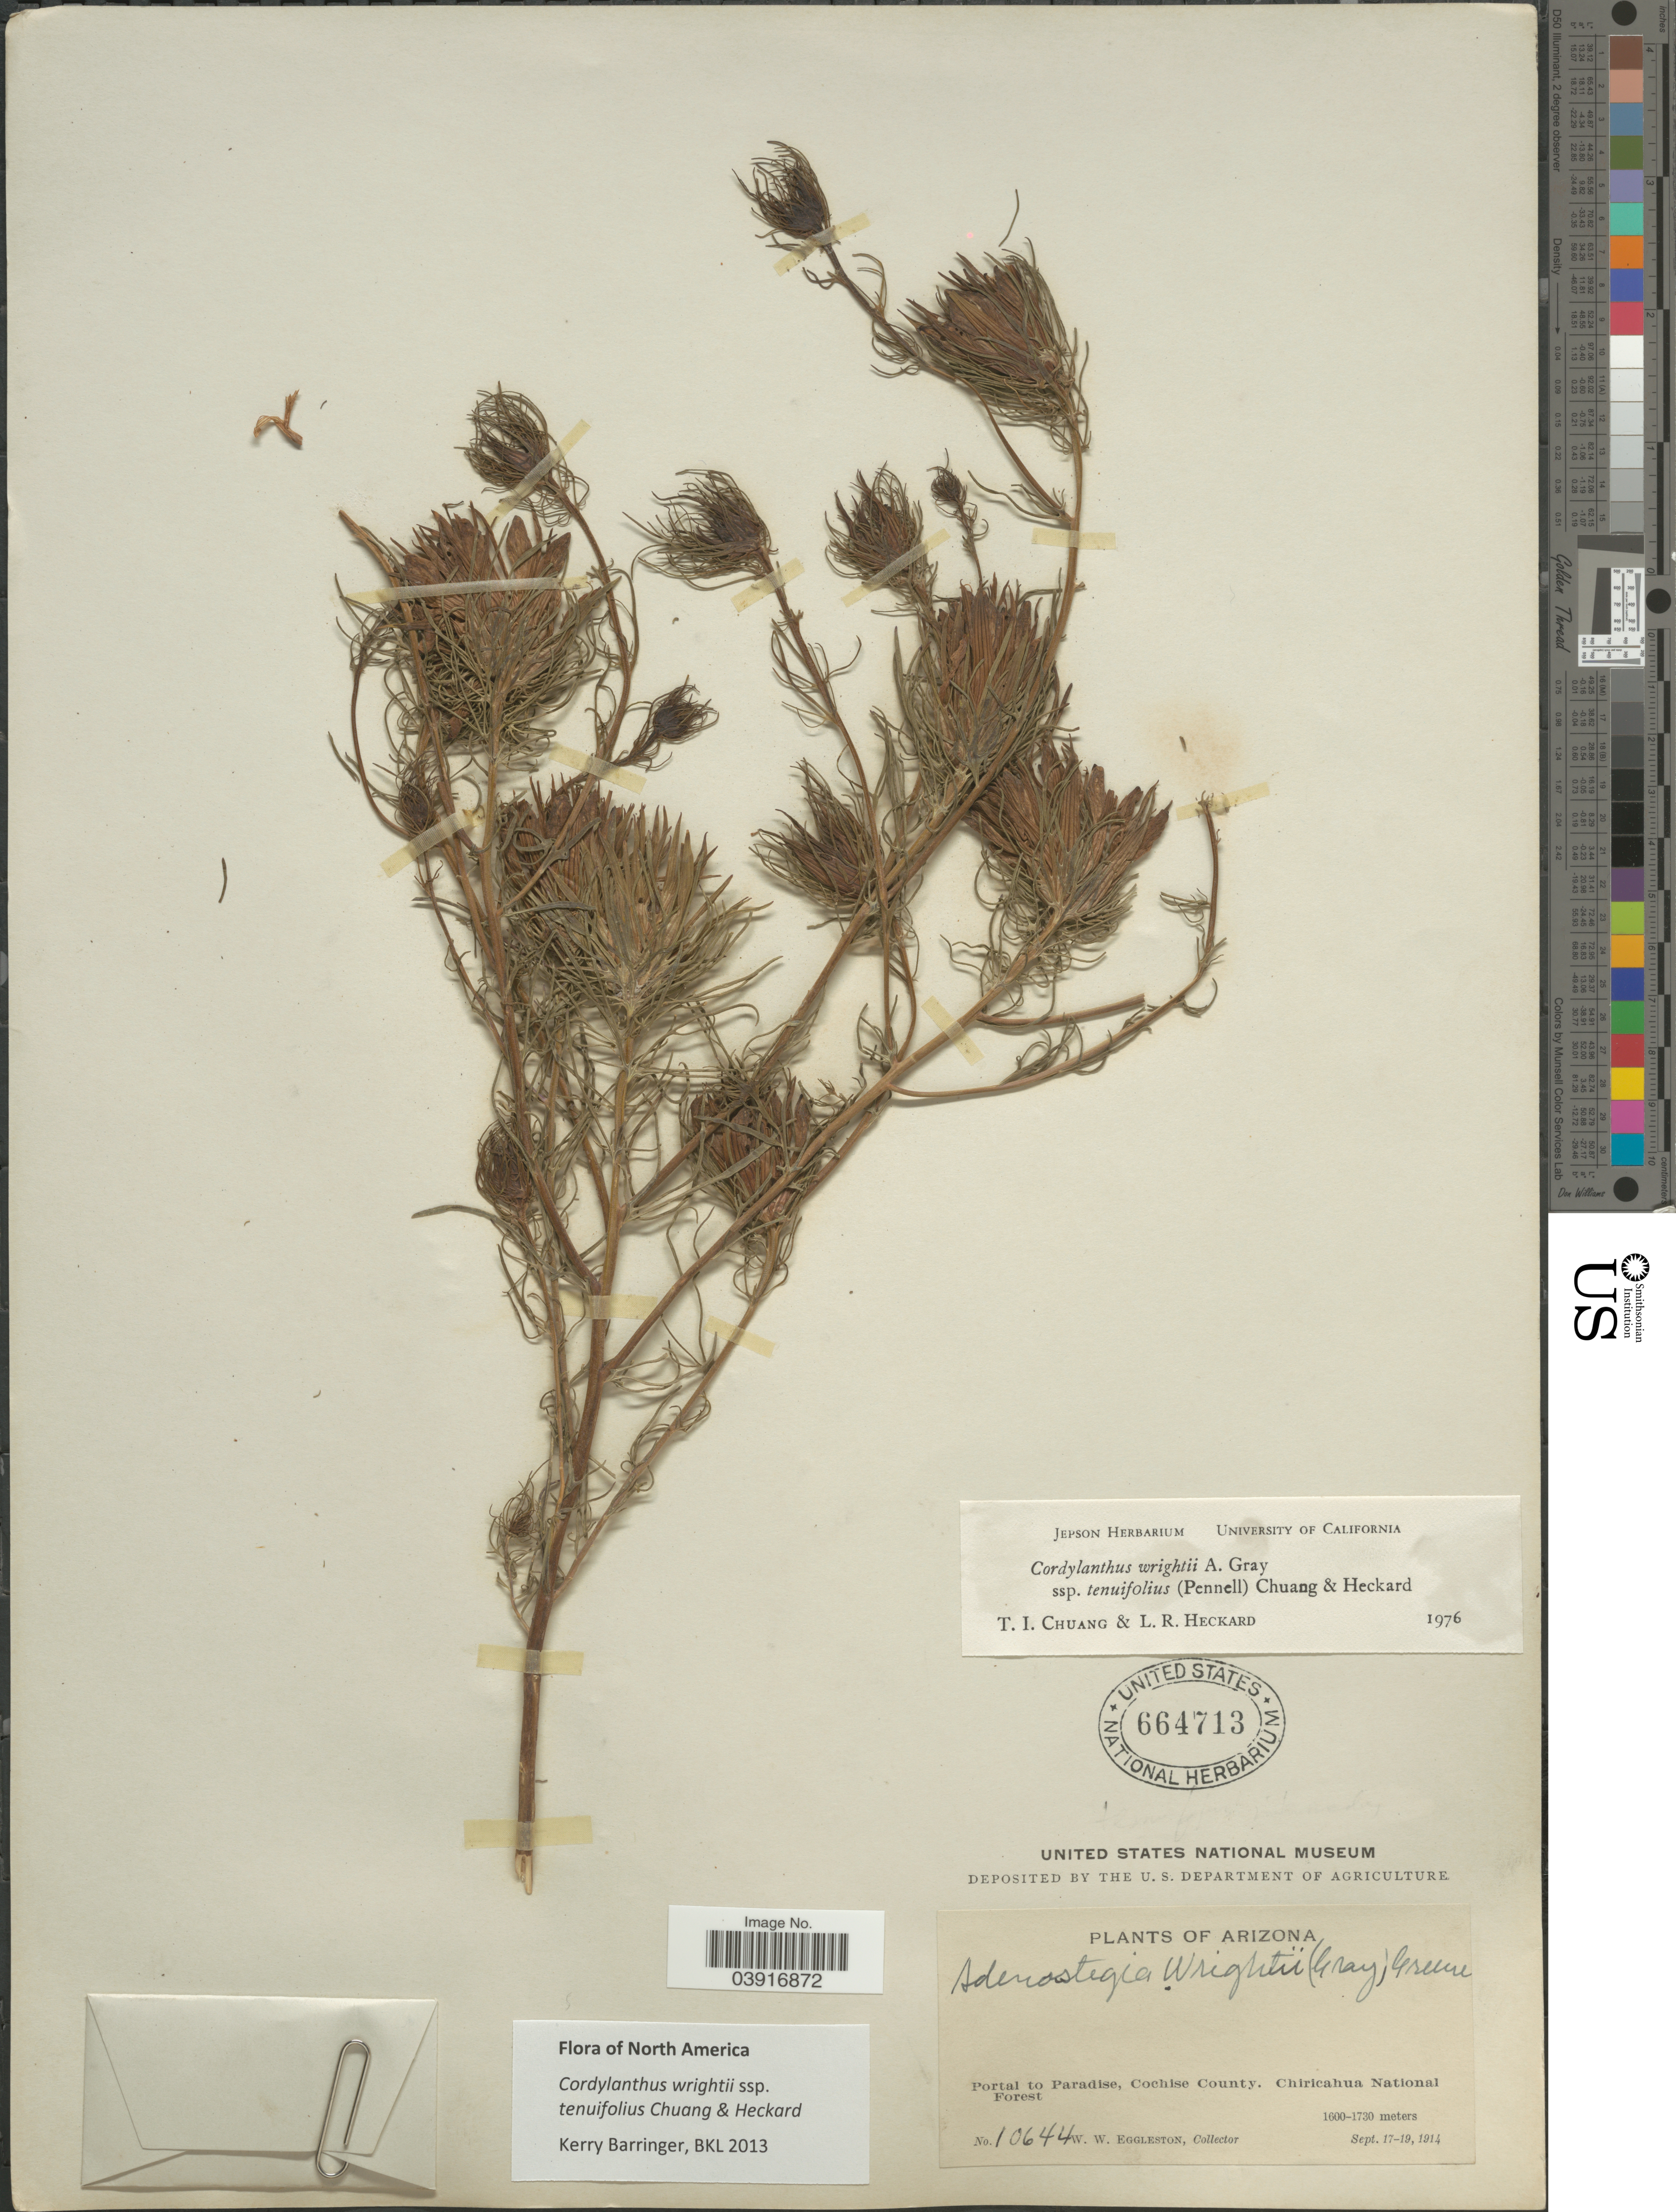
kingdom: Plantae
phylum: Tracheophyta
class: Magnoliopsida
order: Lamiales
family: Orobanchaceae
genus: Cordylanthus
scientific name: Cordylanthus wrightii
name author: A. Gray in Emory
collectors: W. W. Eggleston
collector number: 10644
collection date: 1914-09-17/1914-09-19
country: United States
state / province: Arizona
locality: Portal to Paradise, Cochise County. Chiricahua National Forest.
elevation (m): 1600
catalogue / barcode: US 664713